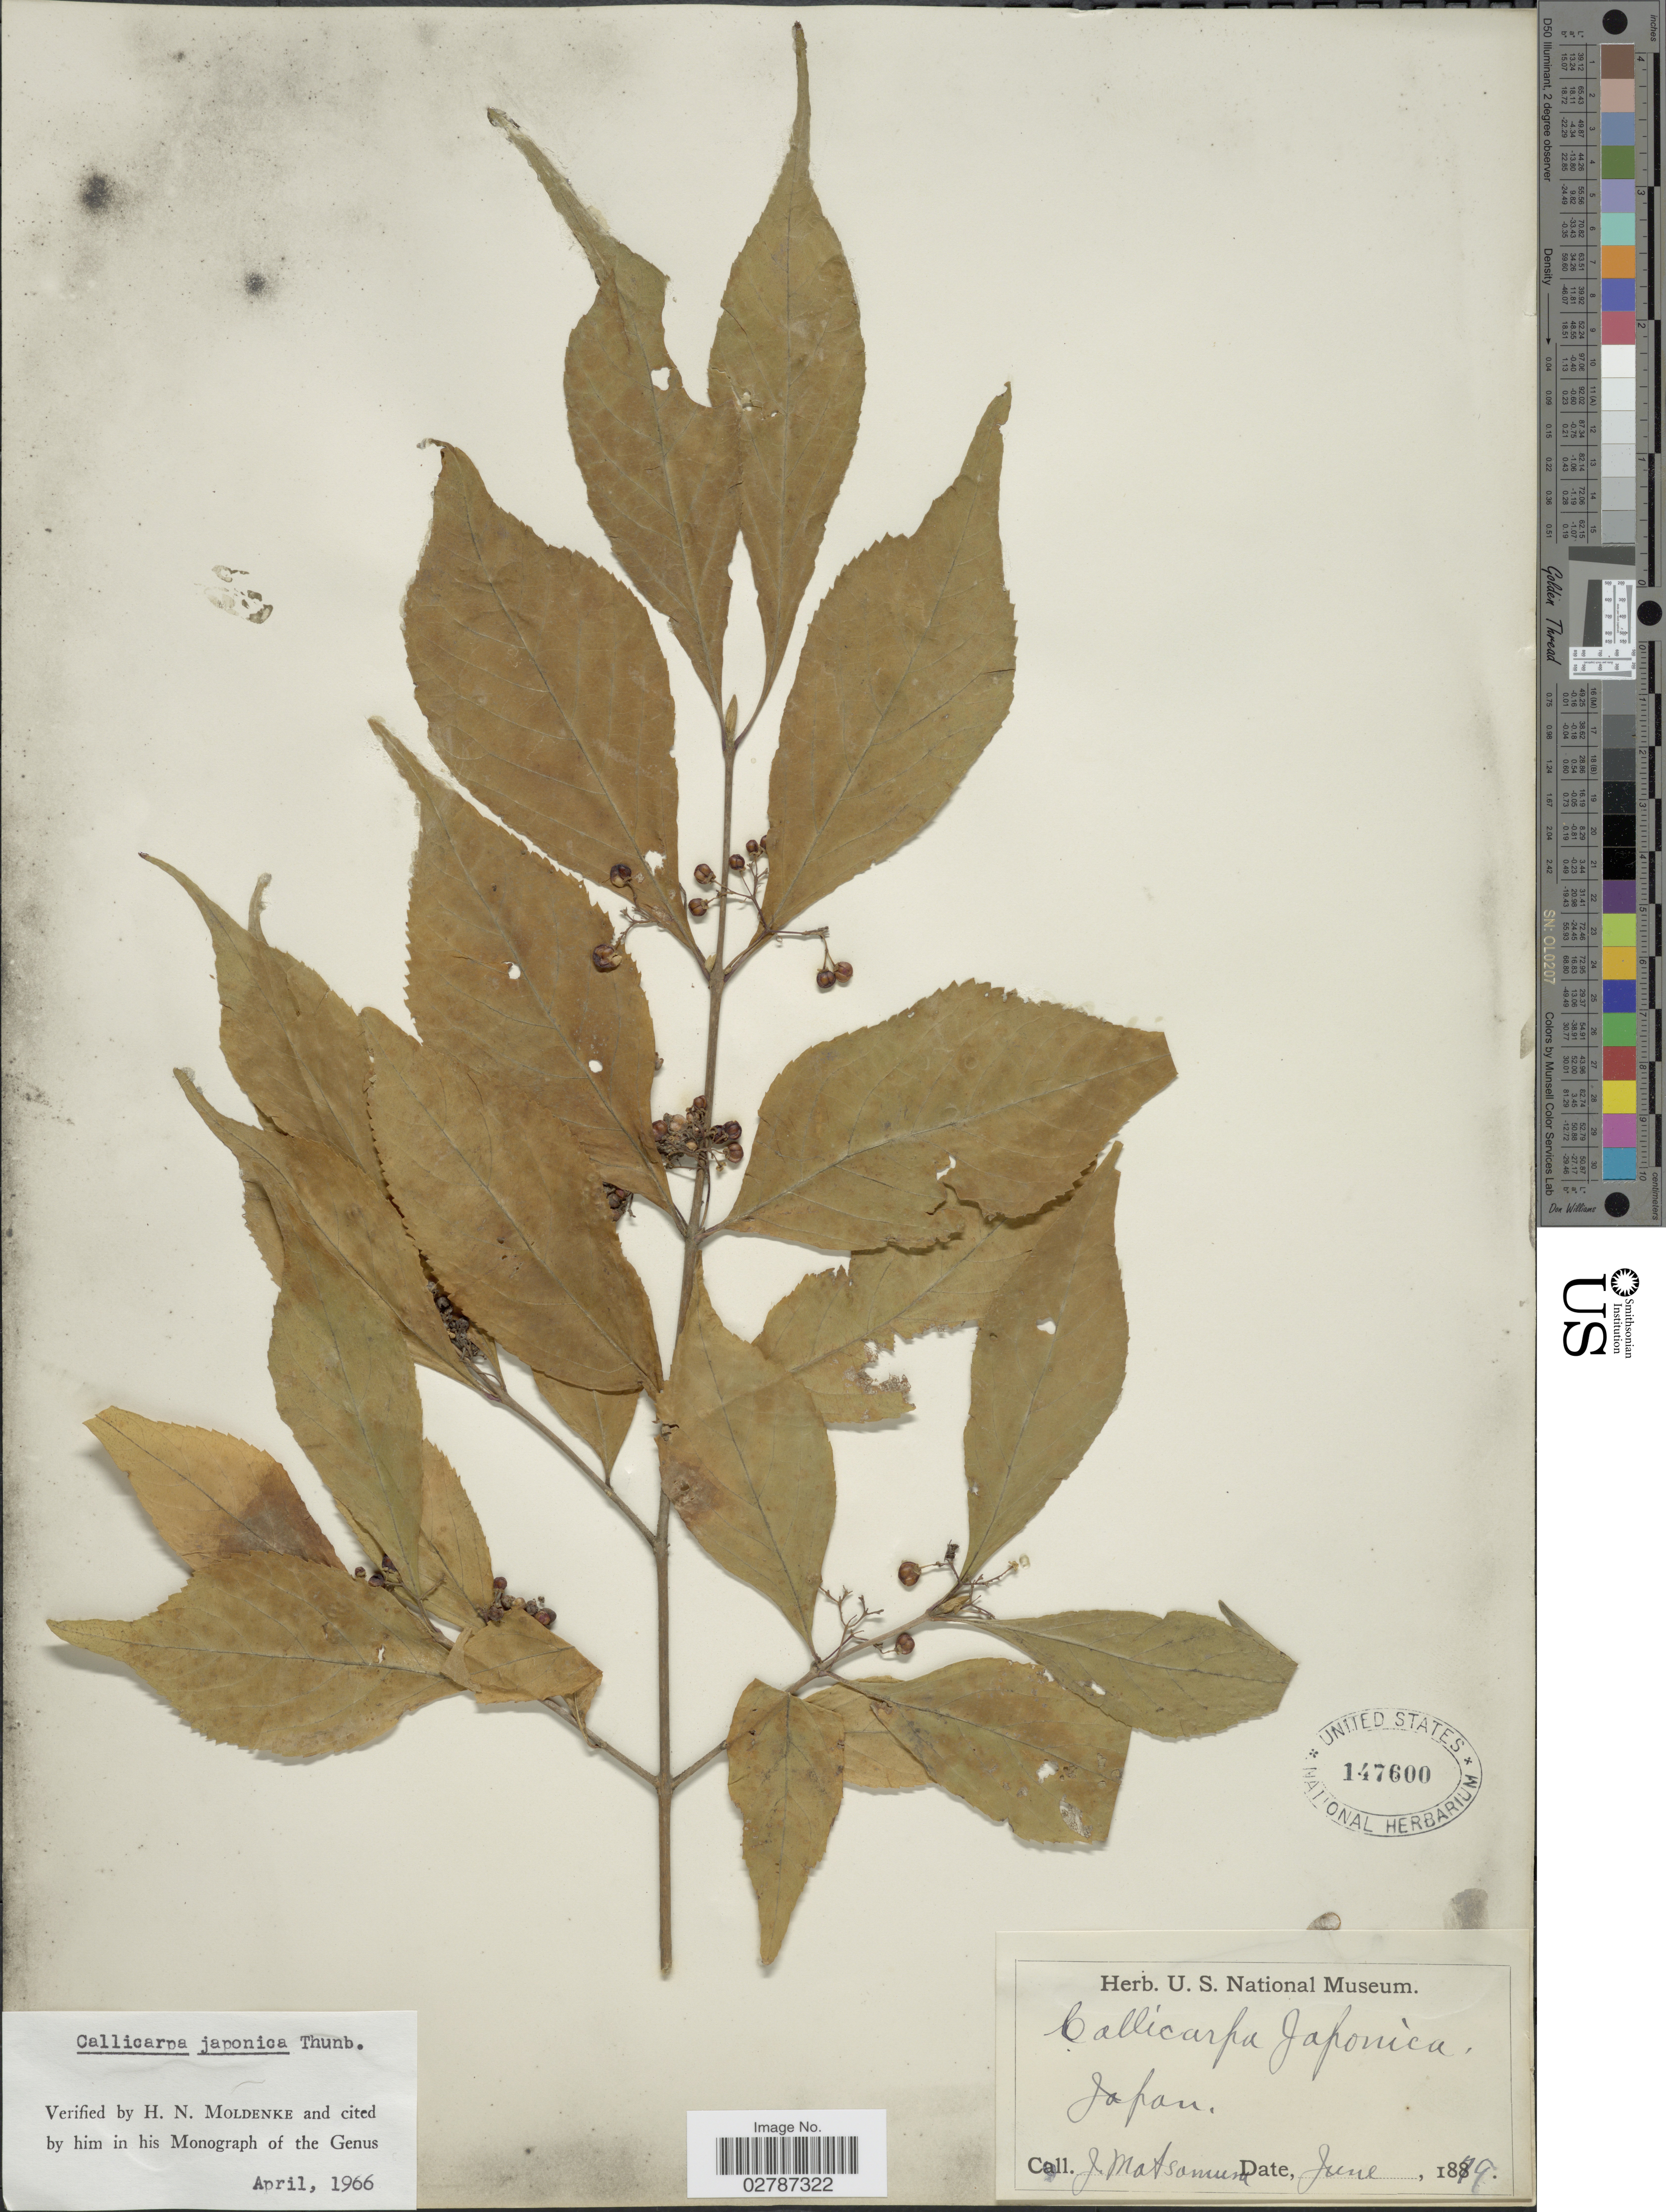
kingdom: Plantae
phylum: Tracheophyta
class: Magnoliopsida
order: Lamiales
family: Lamiaceae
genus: Callicarpa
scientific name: Callicarpa japonica var. japonica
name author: Thunb.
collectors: J. Matsomum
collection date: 1879-06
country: Japan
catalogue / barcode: US 147600